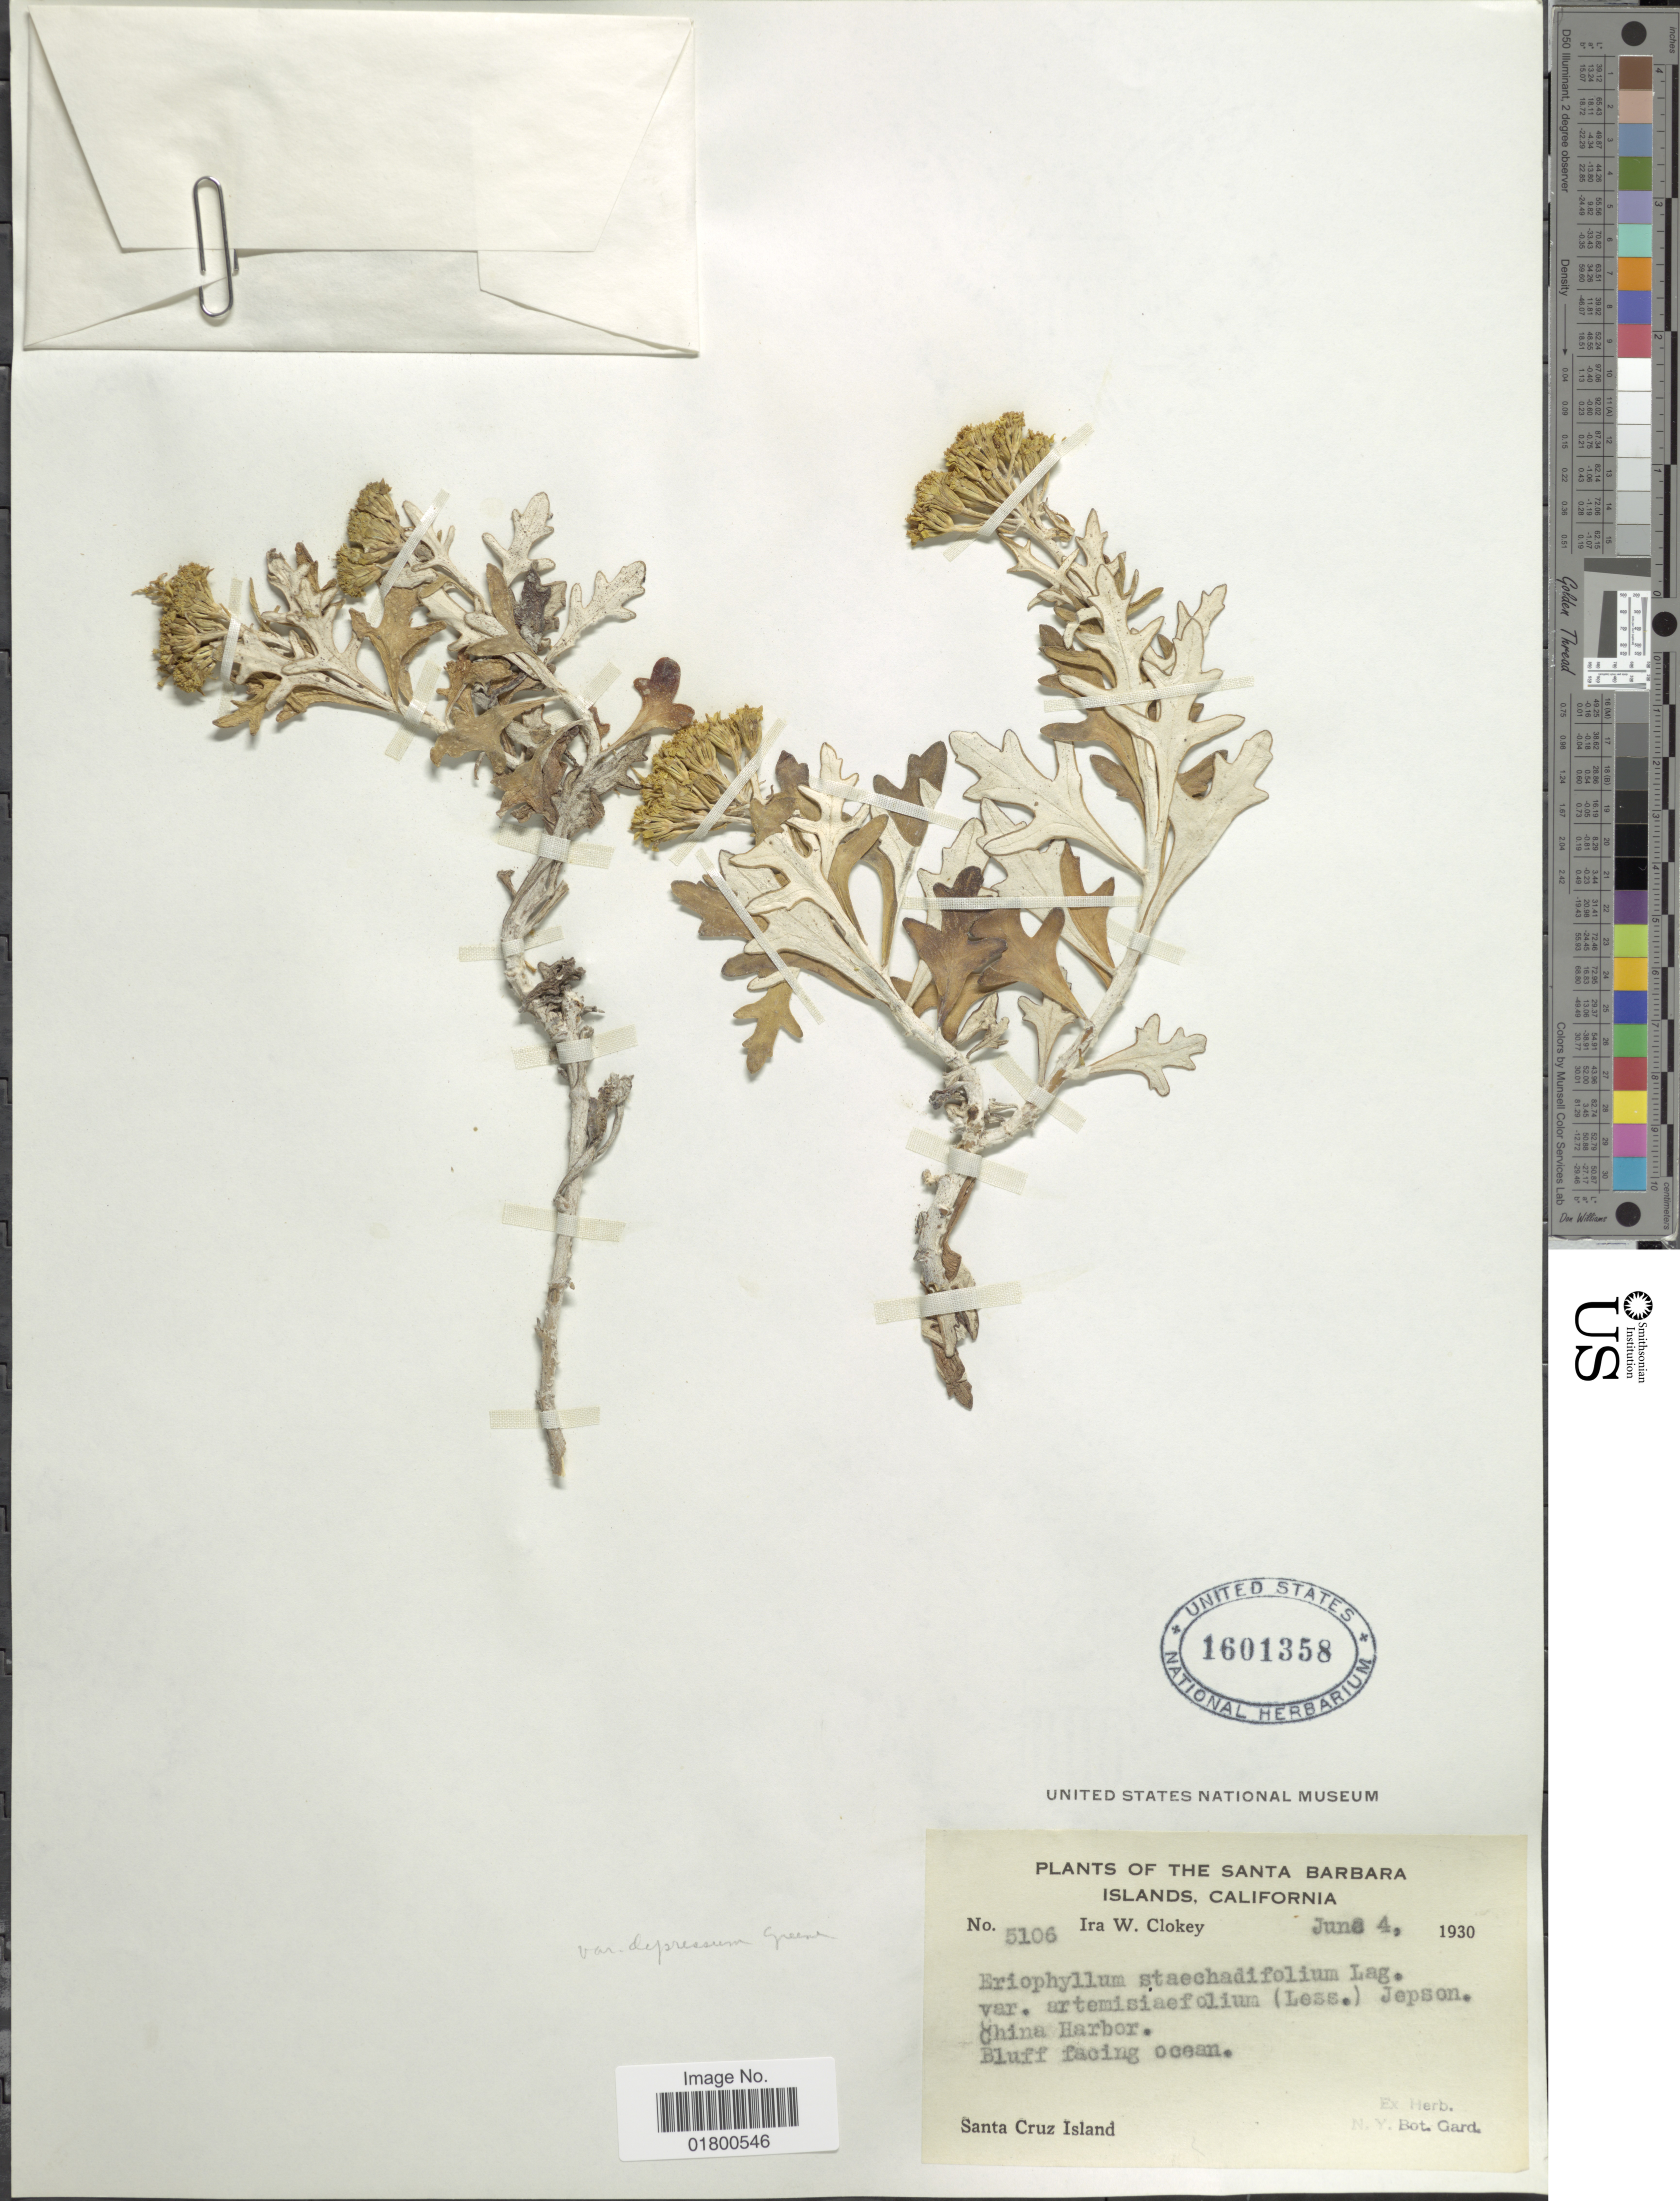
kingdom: Plantae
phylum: Tracheophyta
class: Magnoliopsida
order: Asterales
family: Asteraceae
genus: Eriophyllum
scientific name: Eriophyllum staechadifolium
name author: Lag.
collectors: I. W. Clokey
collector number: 5106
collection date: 1930-06-04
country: United States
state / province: California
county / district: Santa Barbara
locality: The Santa Barbara Islands, California, China Harbour, bluff facing ocean,Santa Cruz Island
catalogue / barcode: US 1601358